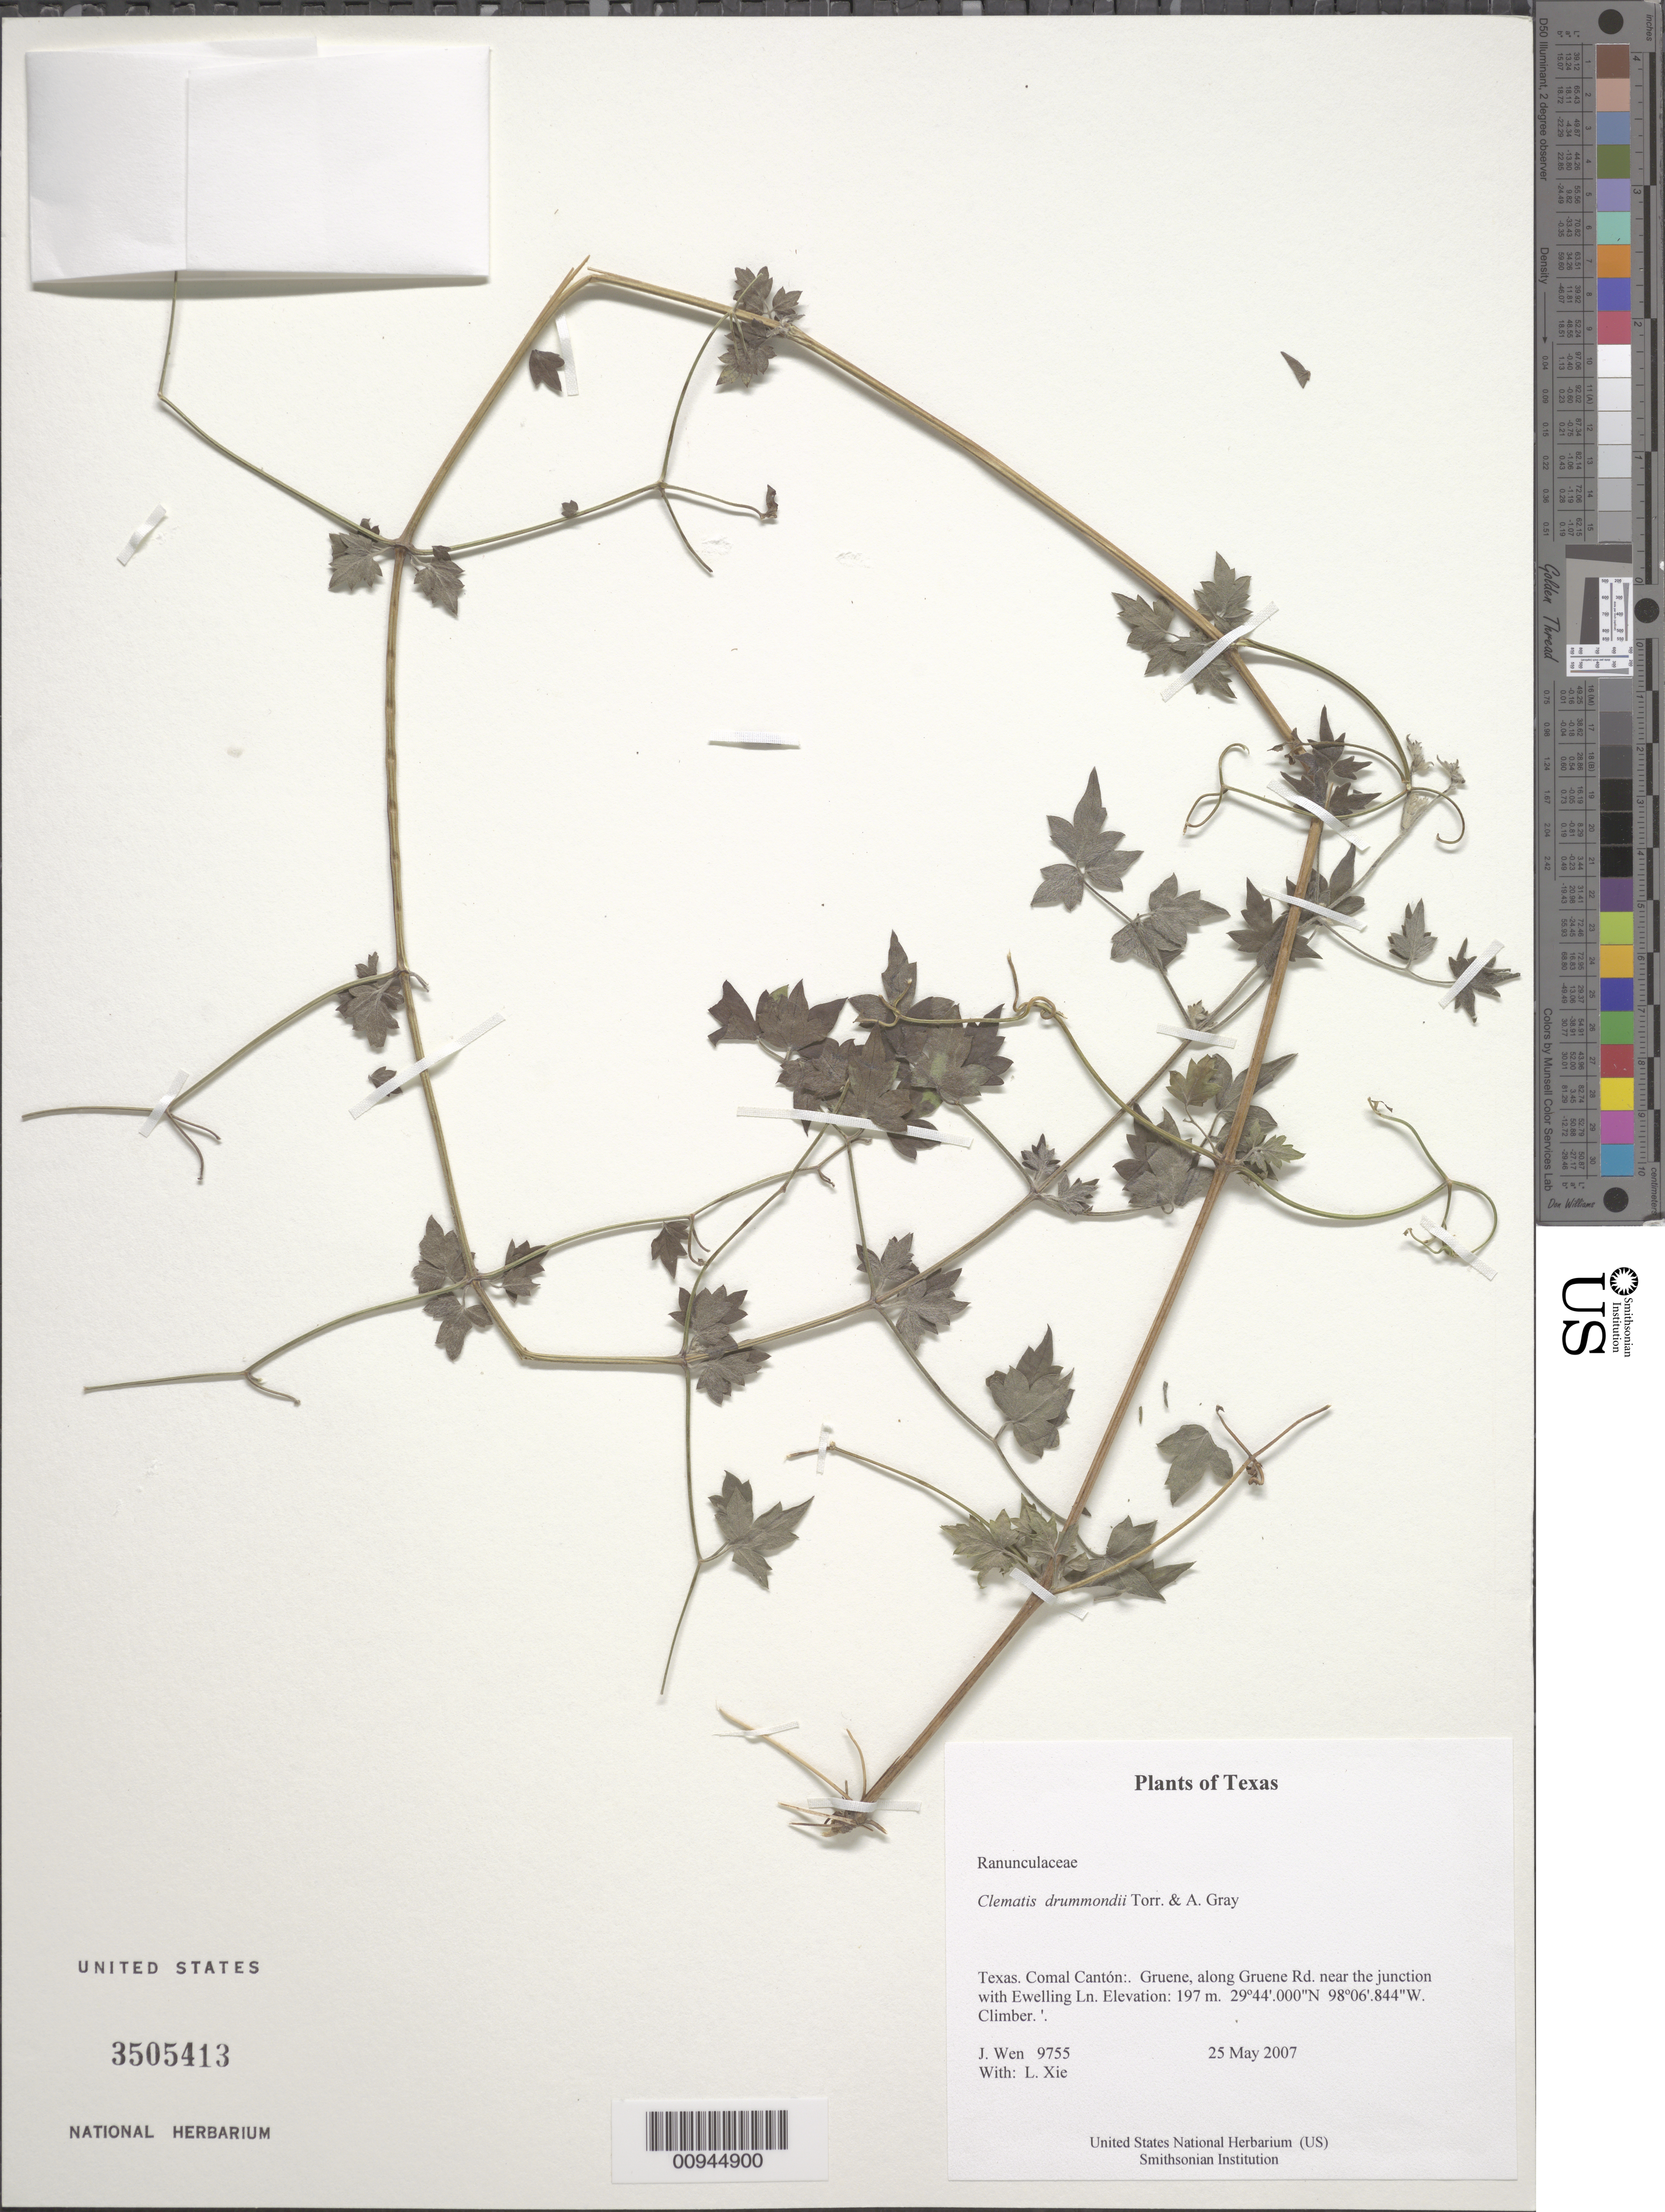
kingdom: Plantae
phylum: Tracheophyta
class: Magnoliopsida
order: Ranunculales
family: Ranunculaceae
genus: Clematis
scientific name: Clematis drummondii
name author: Torr. & A. Gray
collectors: J. Wen & L. Xie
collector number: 9755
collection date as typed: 25 May 2007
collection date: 2007-05-25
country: United States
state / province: Texas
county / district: Comal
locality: Gruene, along Gruene Rd. near the junction with Ewelling Ln.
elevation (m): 197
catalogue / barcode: US 3505413